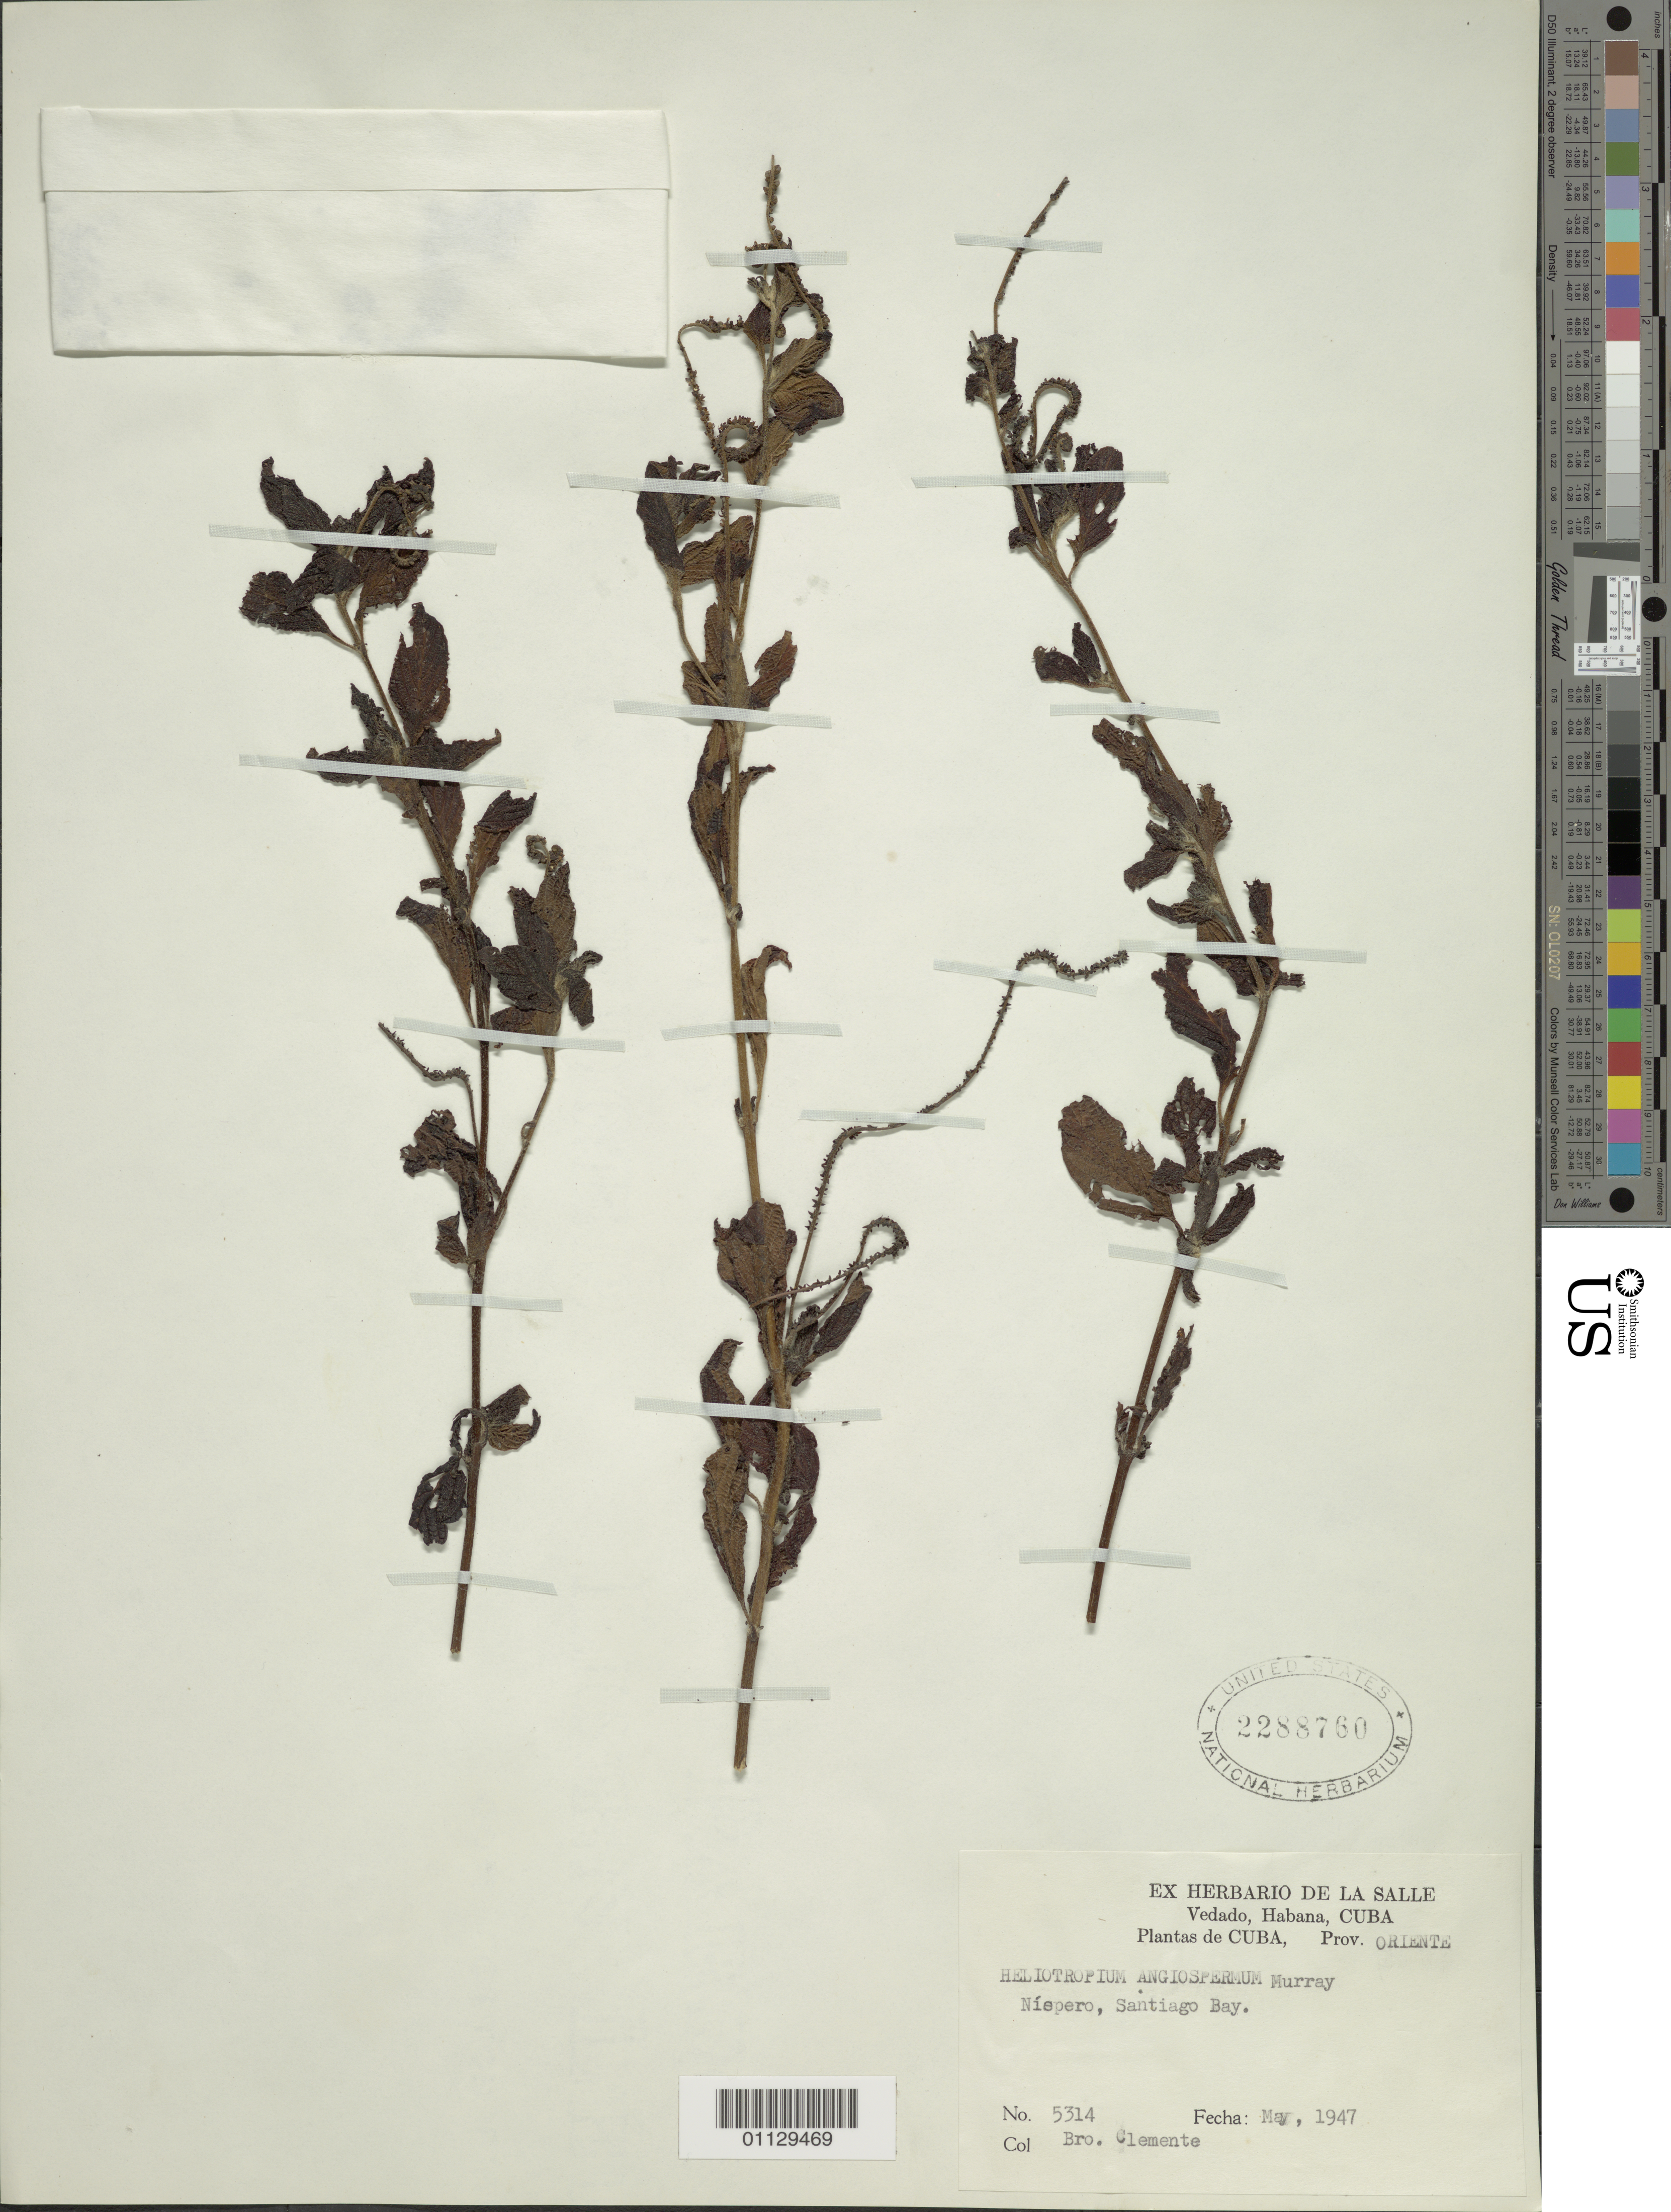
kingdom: Plantae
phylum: Tracheophyta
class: Magnoliopsida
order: Boraginales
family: Heliotropiaceae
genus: Heliotropium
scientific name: Heliotropium angiospermum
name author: Murray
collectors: Bro. Clemente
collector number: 5314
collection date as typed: Mar 1947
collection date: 1947-03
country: Cuba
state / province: La Habana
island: Cuba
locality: Niepero, Santiago Bay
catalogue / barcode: US 2288760